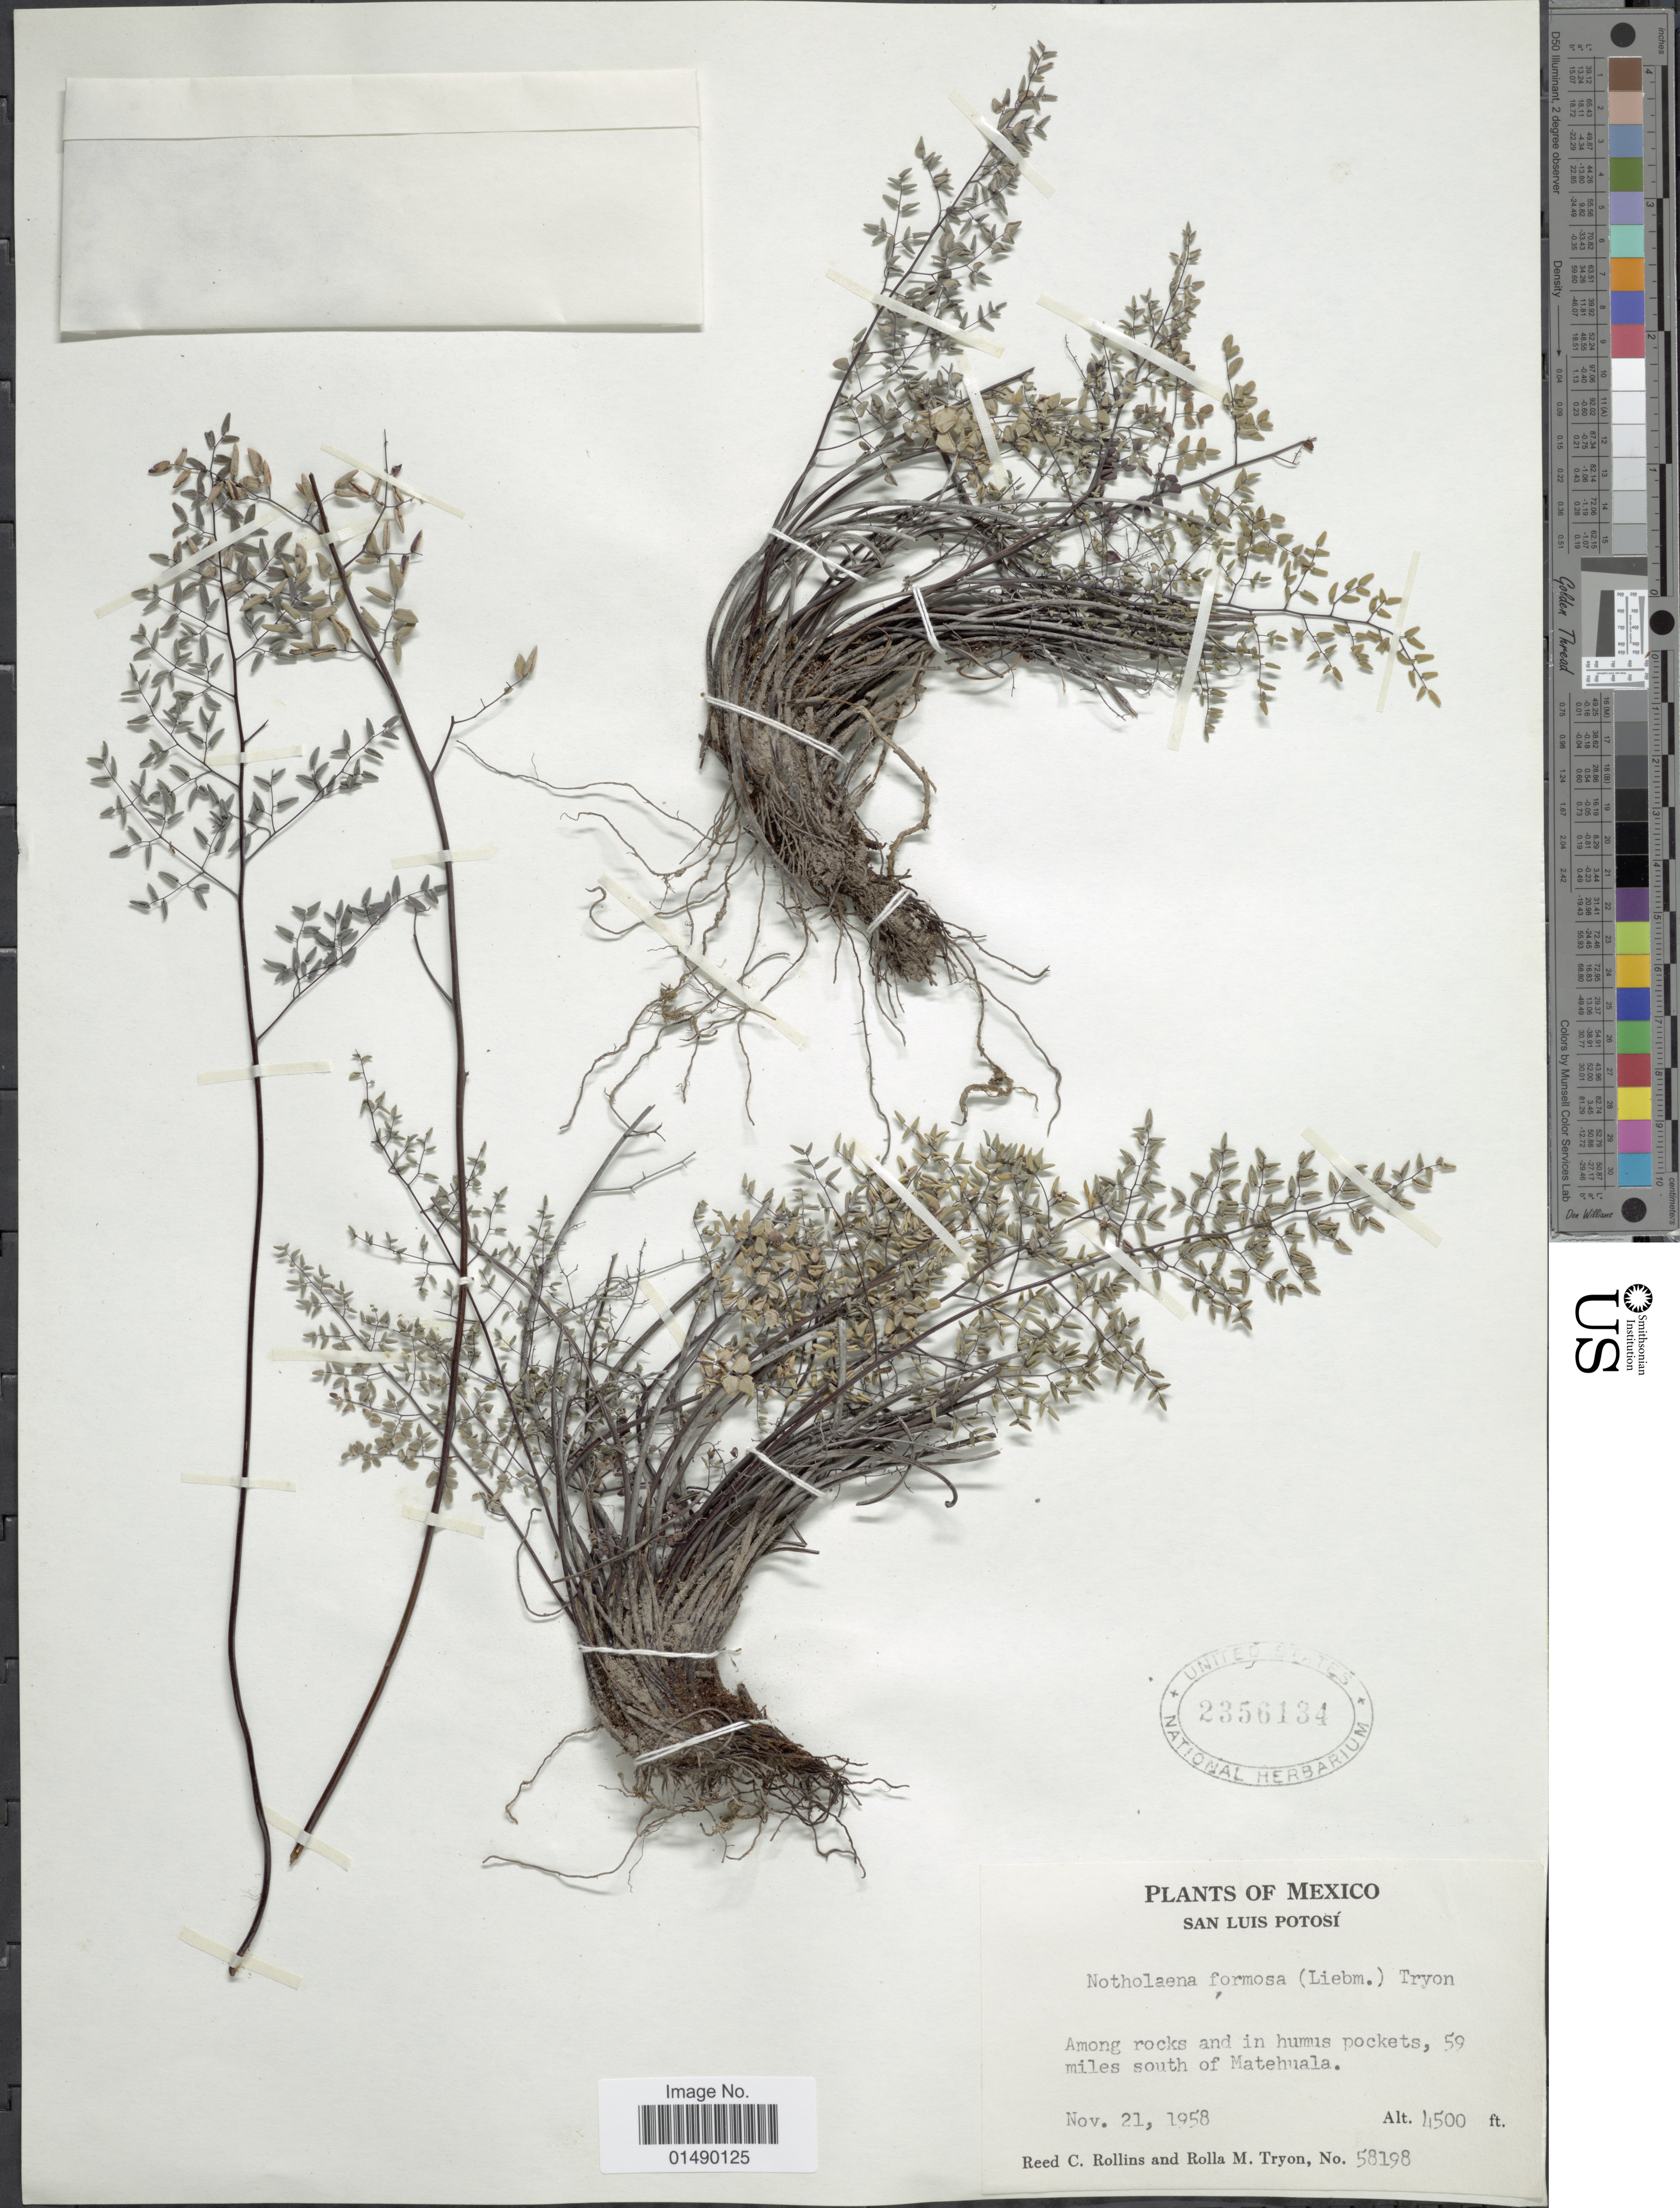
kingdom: Plantae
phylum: Tracheophyta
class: Polypodiopsida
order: Polypodiales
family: Pteridaceae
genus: Argyrochosma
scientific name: Argyrochosma formosa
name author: (Liebm.) Windham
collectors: R. C. Rollins & R. M. Tryon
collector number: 58198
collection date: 1958-11-21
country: Mexico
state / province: San Luis Potosí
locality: Mexico, among rocks and in humus pockets, 59 miles south of Matehuala.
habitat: among rocks in humis pockets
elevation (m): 1372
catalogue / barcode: US 2356134